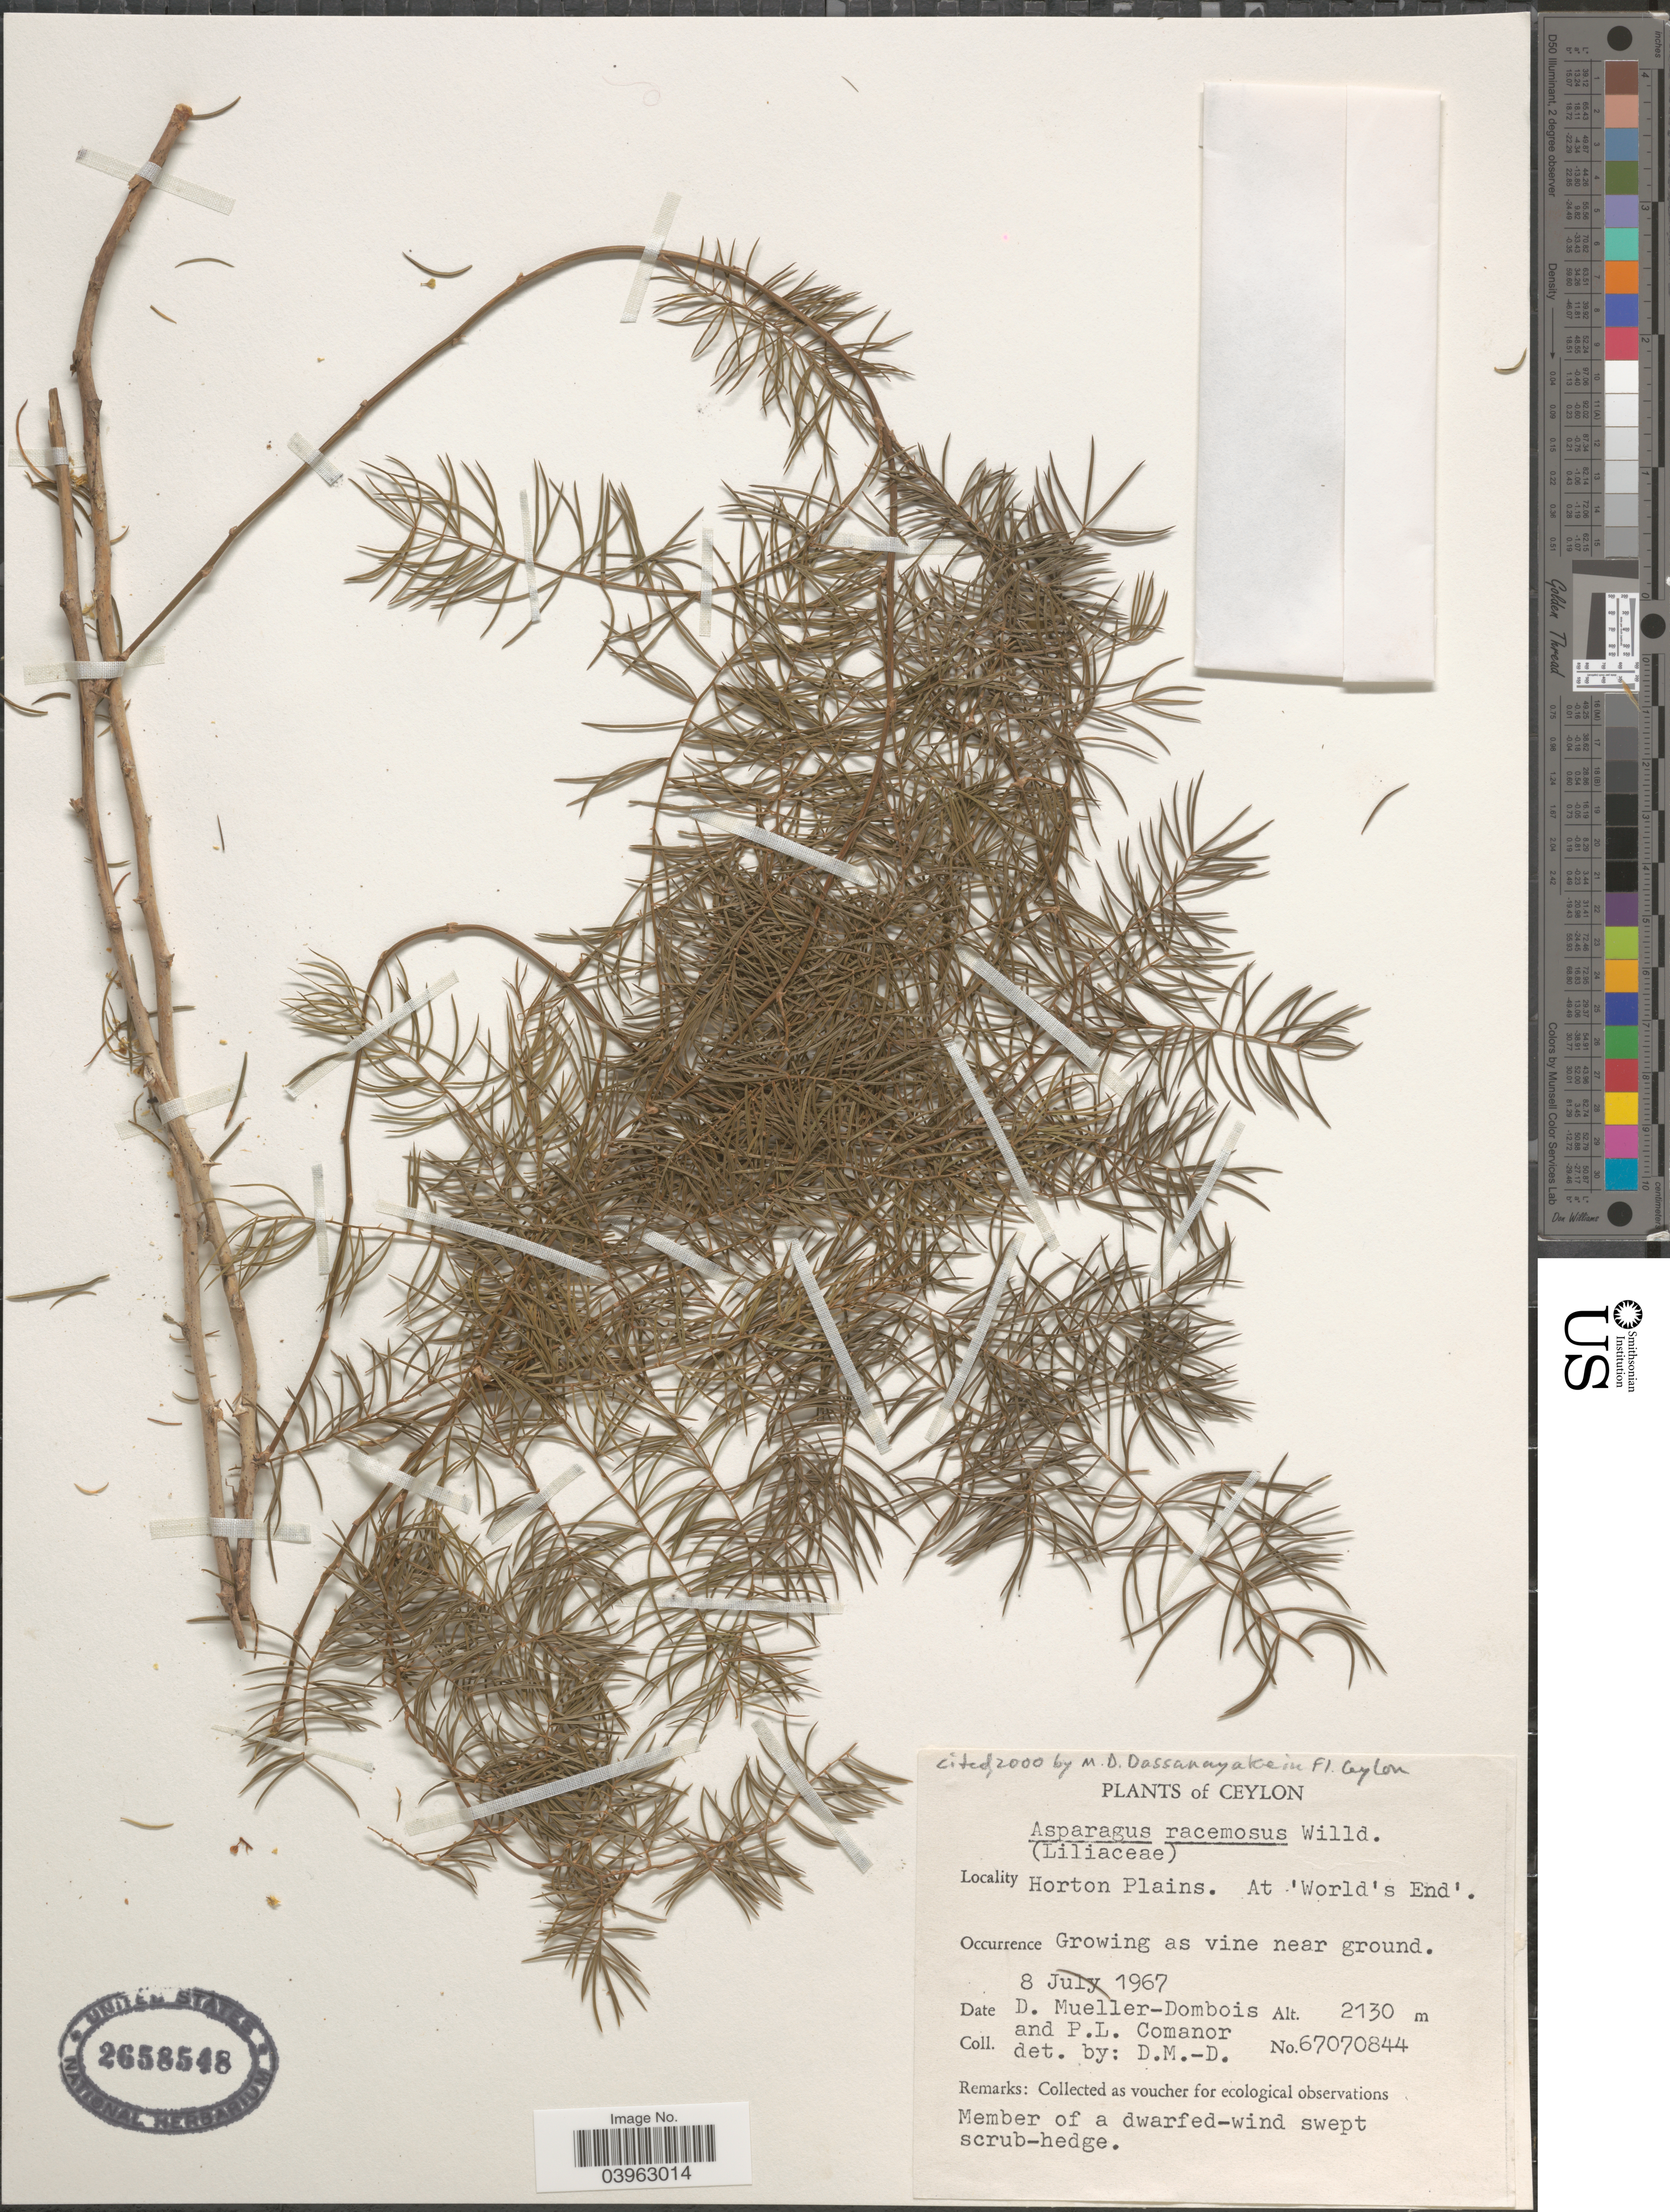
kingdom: Plantae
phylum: Tracheophyta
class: Liliopsida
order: Asparagales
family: Asparagaceae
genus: Asparagus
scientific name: Asparagus racemosus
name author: Willd.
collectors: D. Mueller-Dombois & P. Comanor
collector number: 67070844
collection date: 1967-07-08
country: Sri Lanka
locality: Ceylon. Horton Plains. At 'World's End'.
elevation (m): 2130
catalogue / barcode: US 2658548